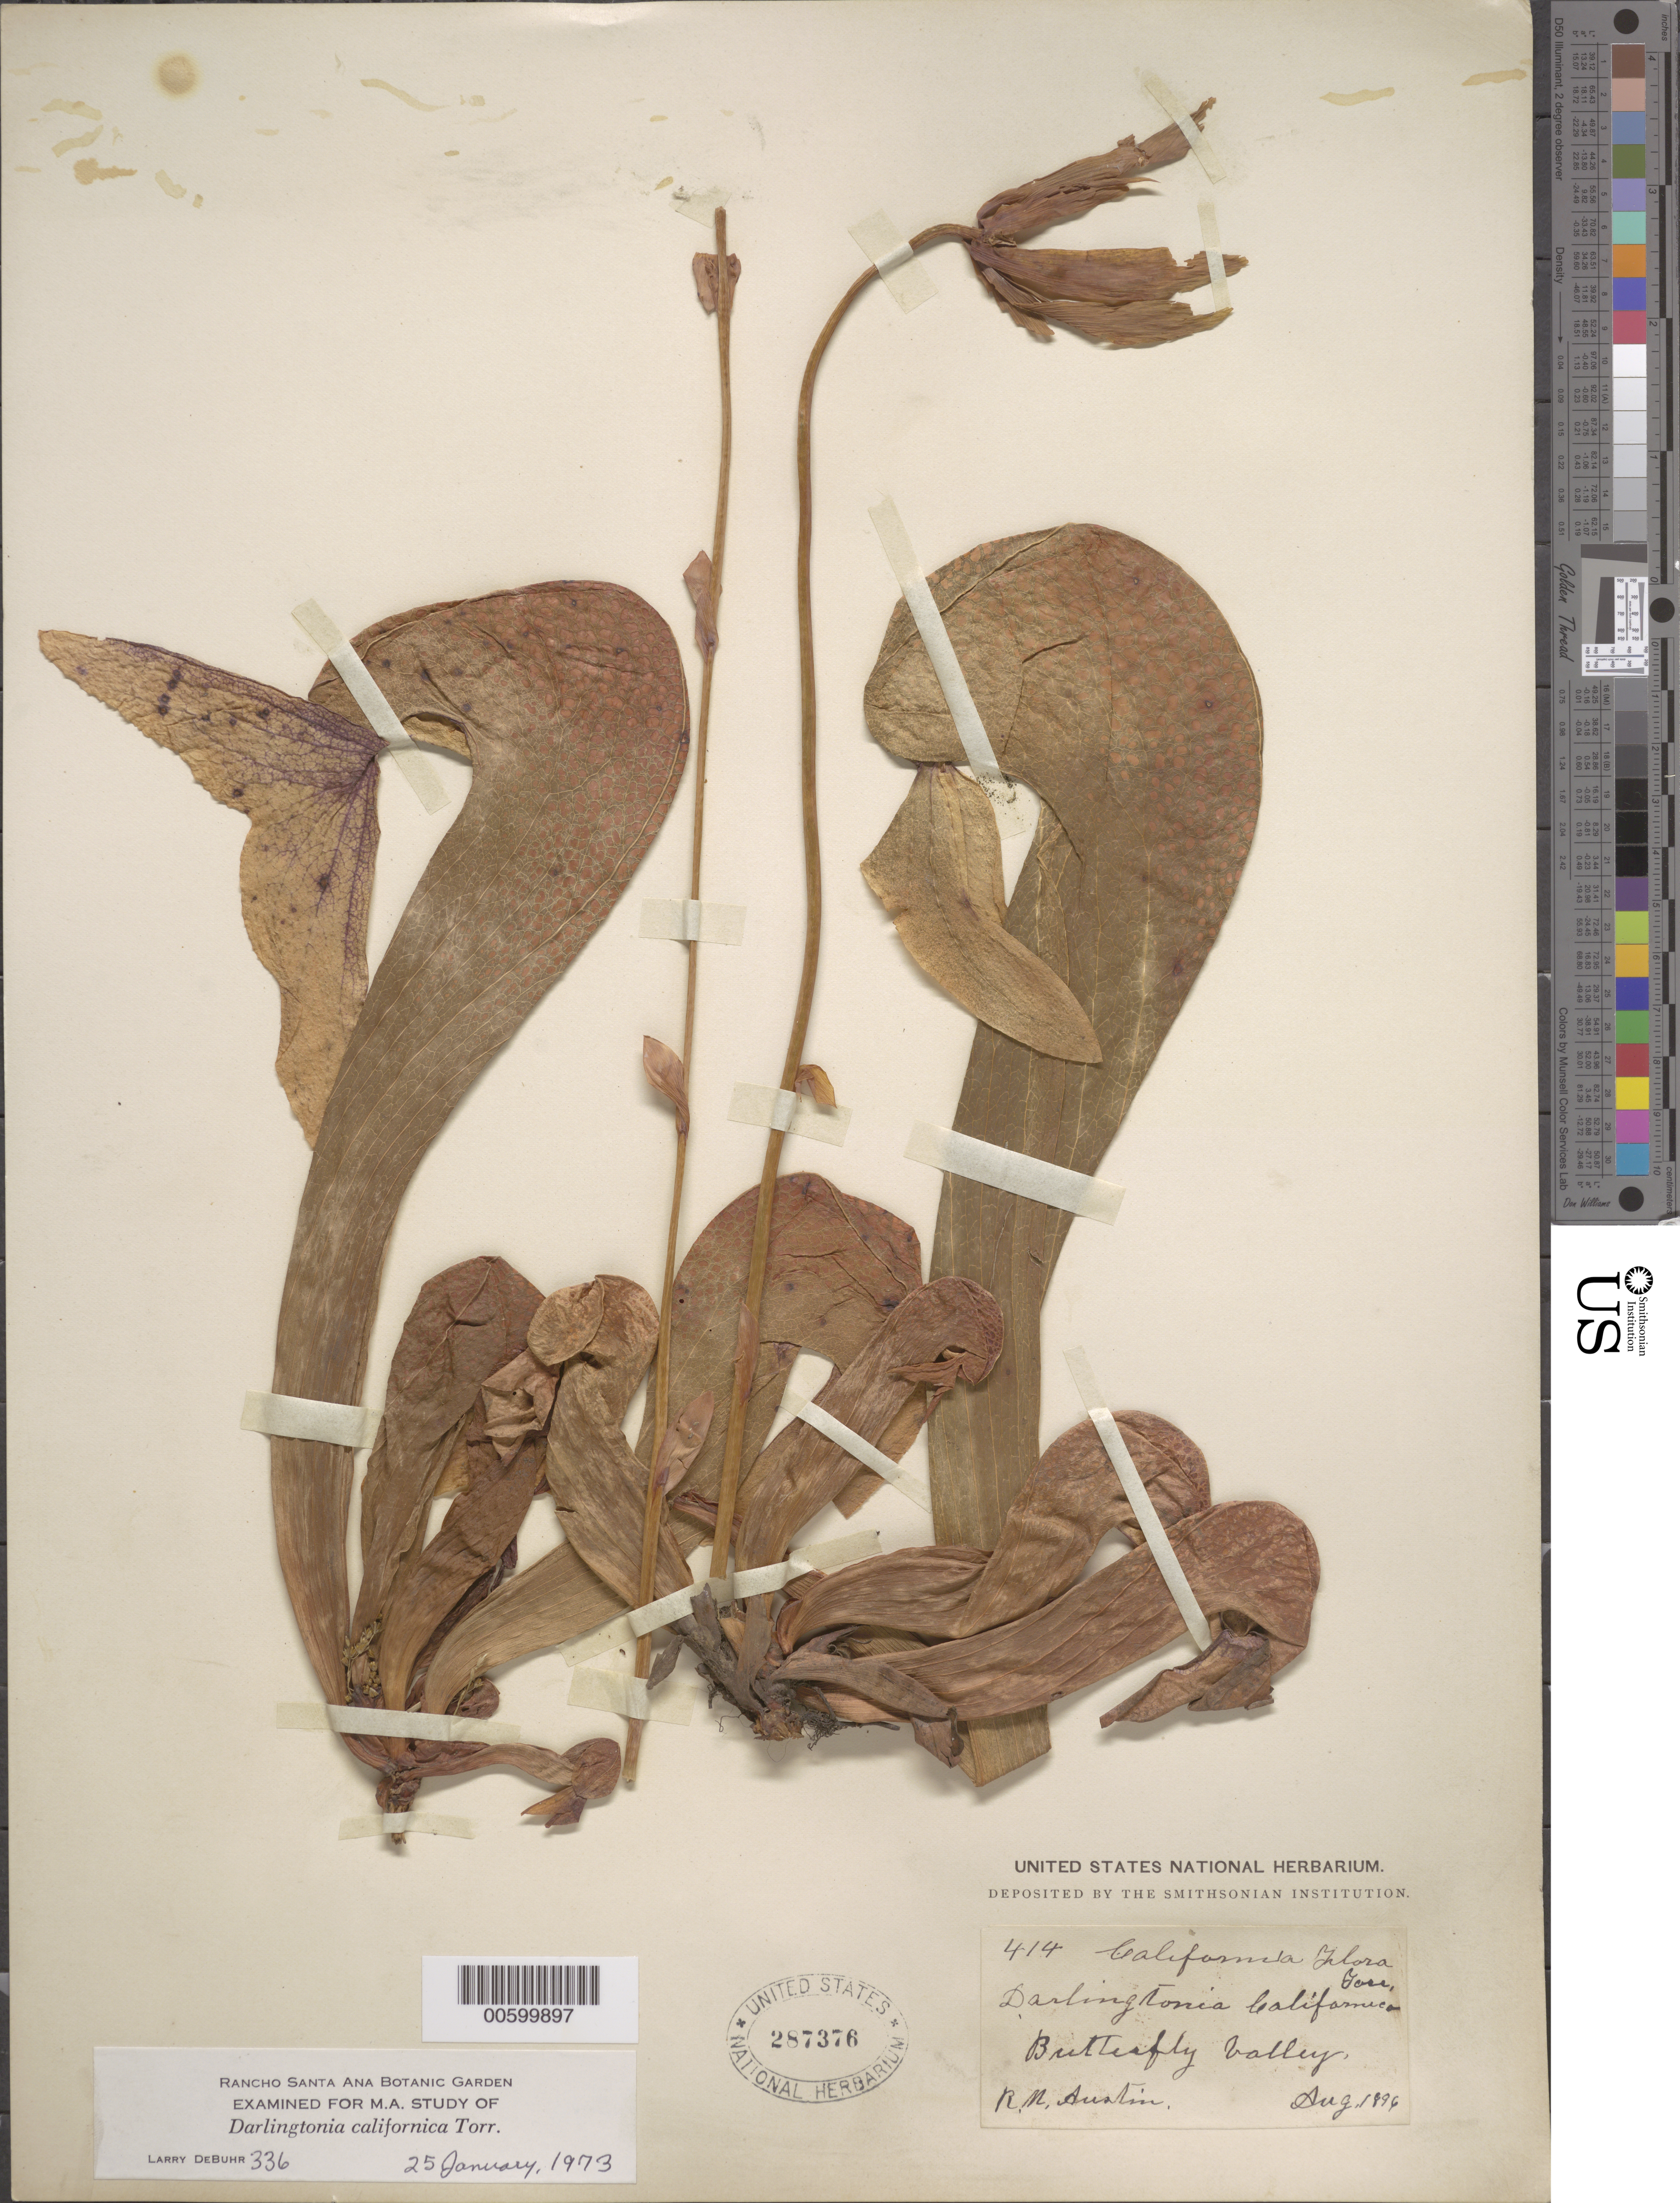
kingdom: Plantae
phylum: Tracheophyta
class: Magnoliopsida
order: Ericales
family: Sarraceniaceae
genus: Darlingtonia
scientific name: Darlingtonia californica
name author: Torr.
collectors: R. Austin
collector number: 414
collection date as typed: Aug 1896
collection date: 1896-08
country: United States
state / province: California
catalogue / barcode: US 287376